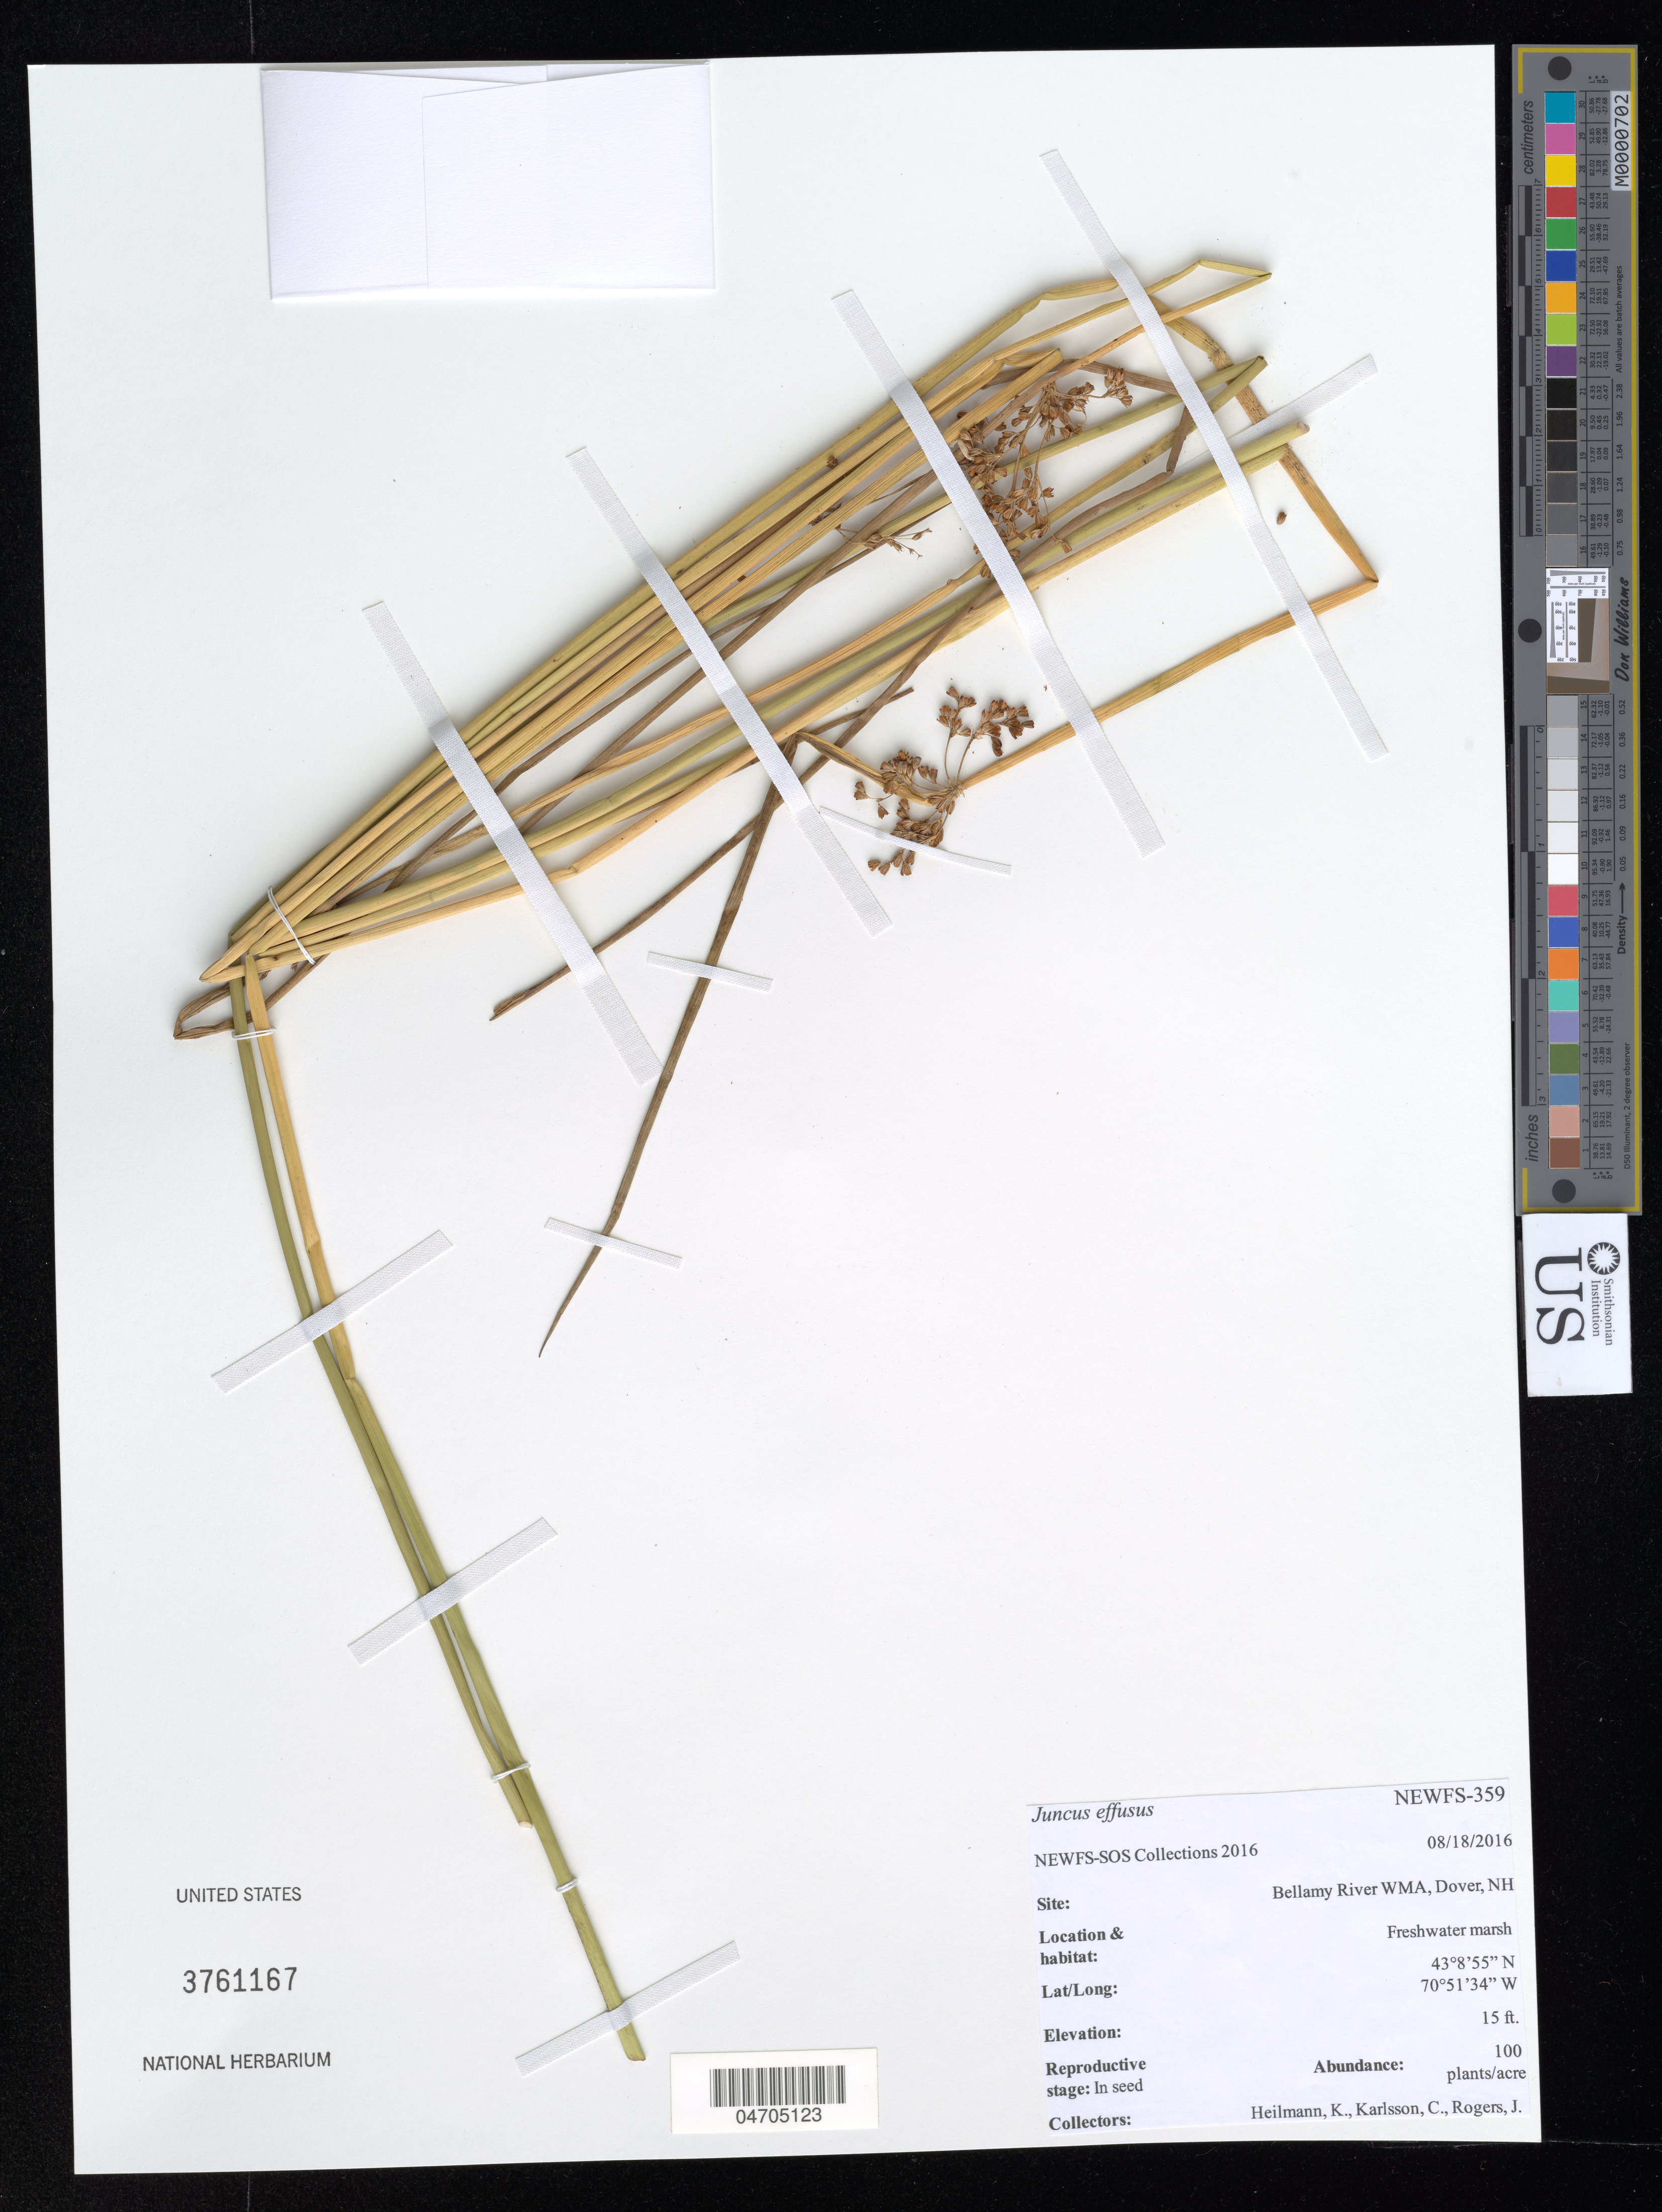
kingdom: Plantae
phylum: Tracheophyta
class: Liliopsida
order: Poales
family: Juncaceae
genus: Juncus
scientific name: Juncus effusus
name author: L.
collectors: K. Heilmann, C. Karlsson & J. Rogers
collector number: NEWFS-359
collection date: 2016-08-18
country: United States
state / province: New Hampshire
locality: Bellamy River WMA, Dover.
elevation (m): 5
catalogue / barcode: US 3761167